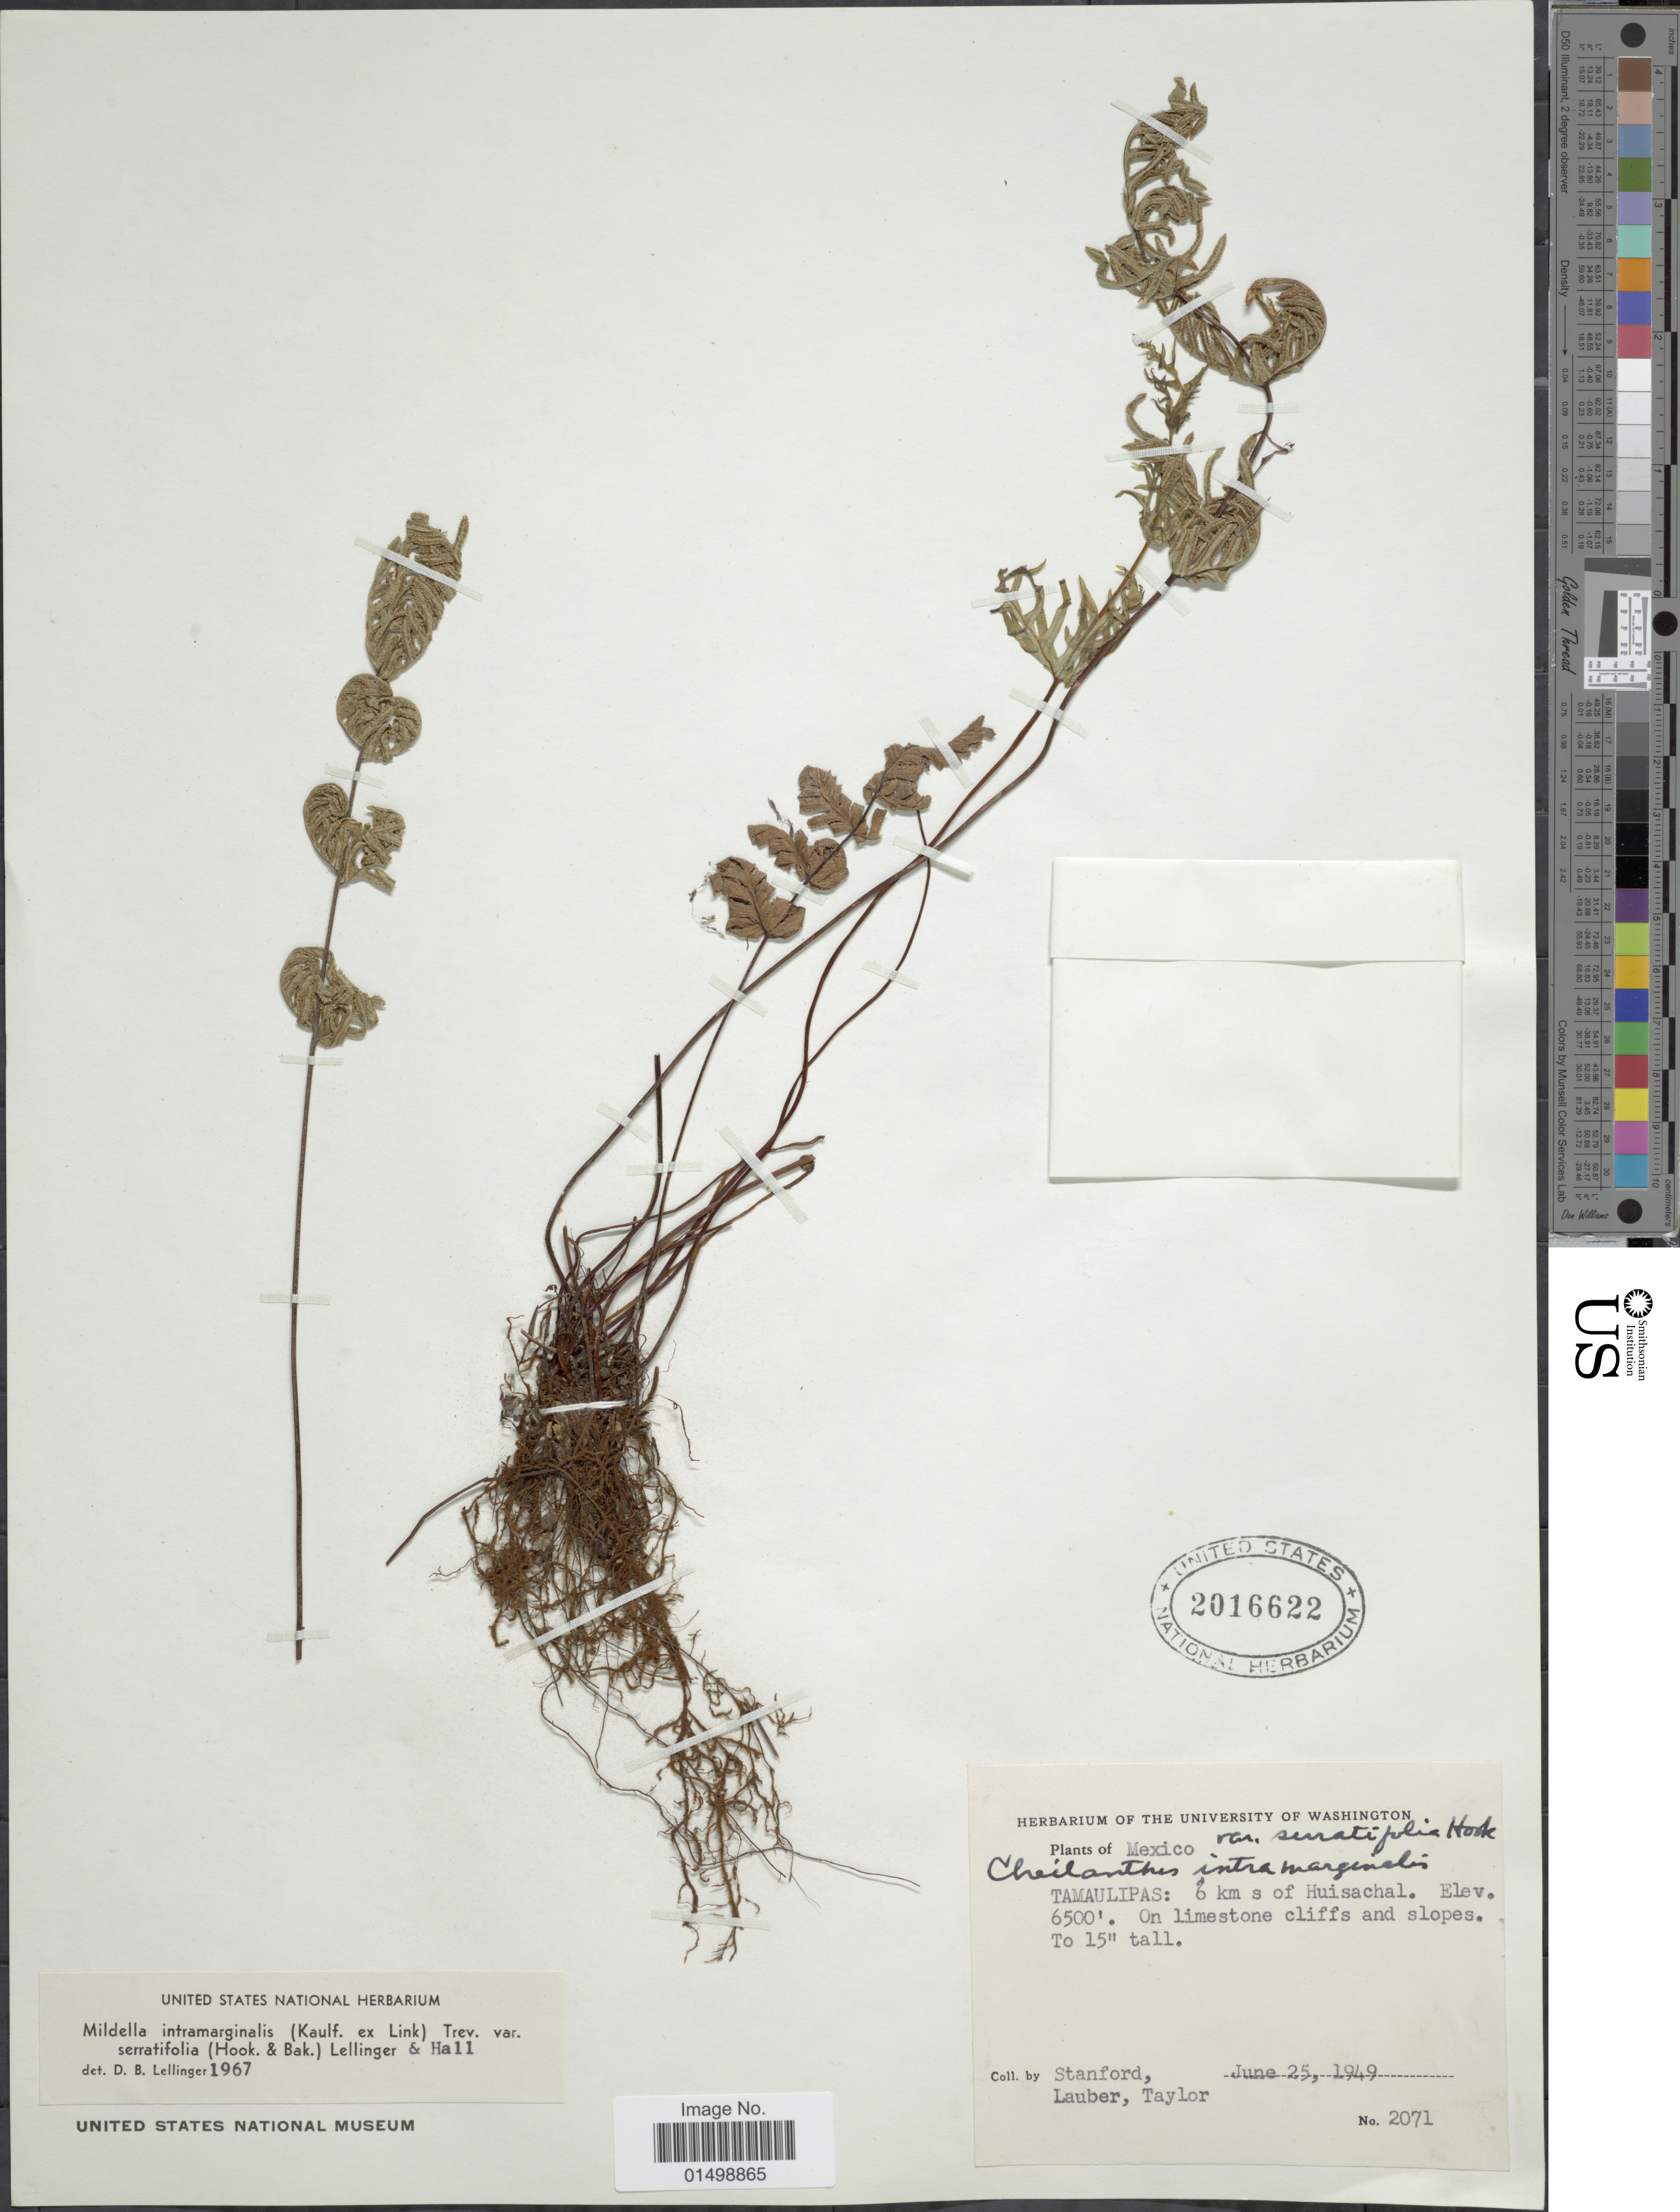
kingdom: Plantae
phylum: Tracheophyta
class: Polypodiopsida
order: Polypodiales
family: Pteridaceae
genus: Cheilanthes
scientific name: Cheilanthes intramarginalis var. serratifolia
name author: (Kaulf.) Hook.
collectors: -. Stanford & T. Lauber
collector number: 2071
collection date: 1949-06-25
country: Mexico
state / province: Tamaulipas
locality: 6 km s of Huisachal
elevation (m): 1981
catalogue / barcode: US 2016622